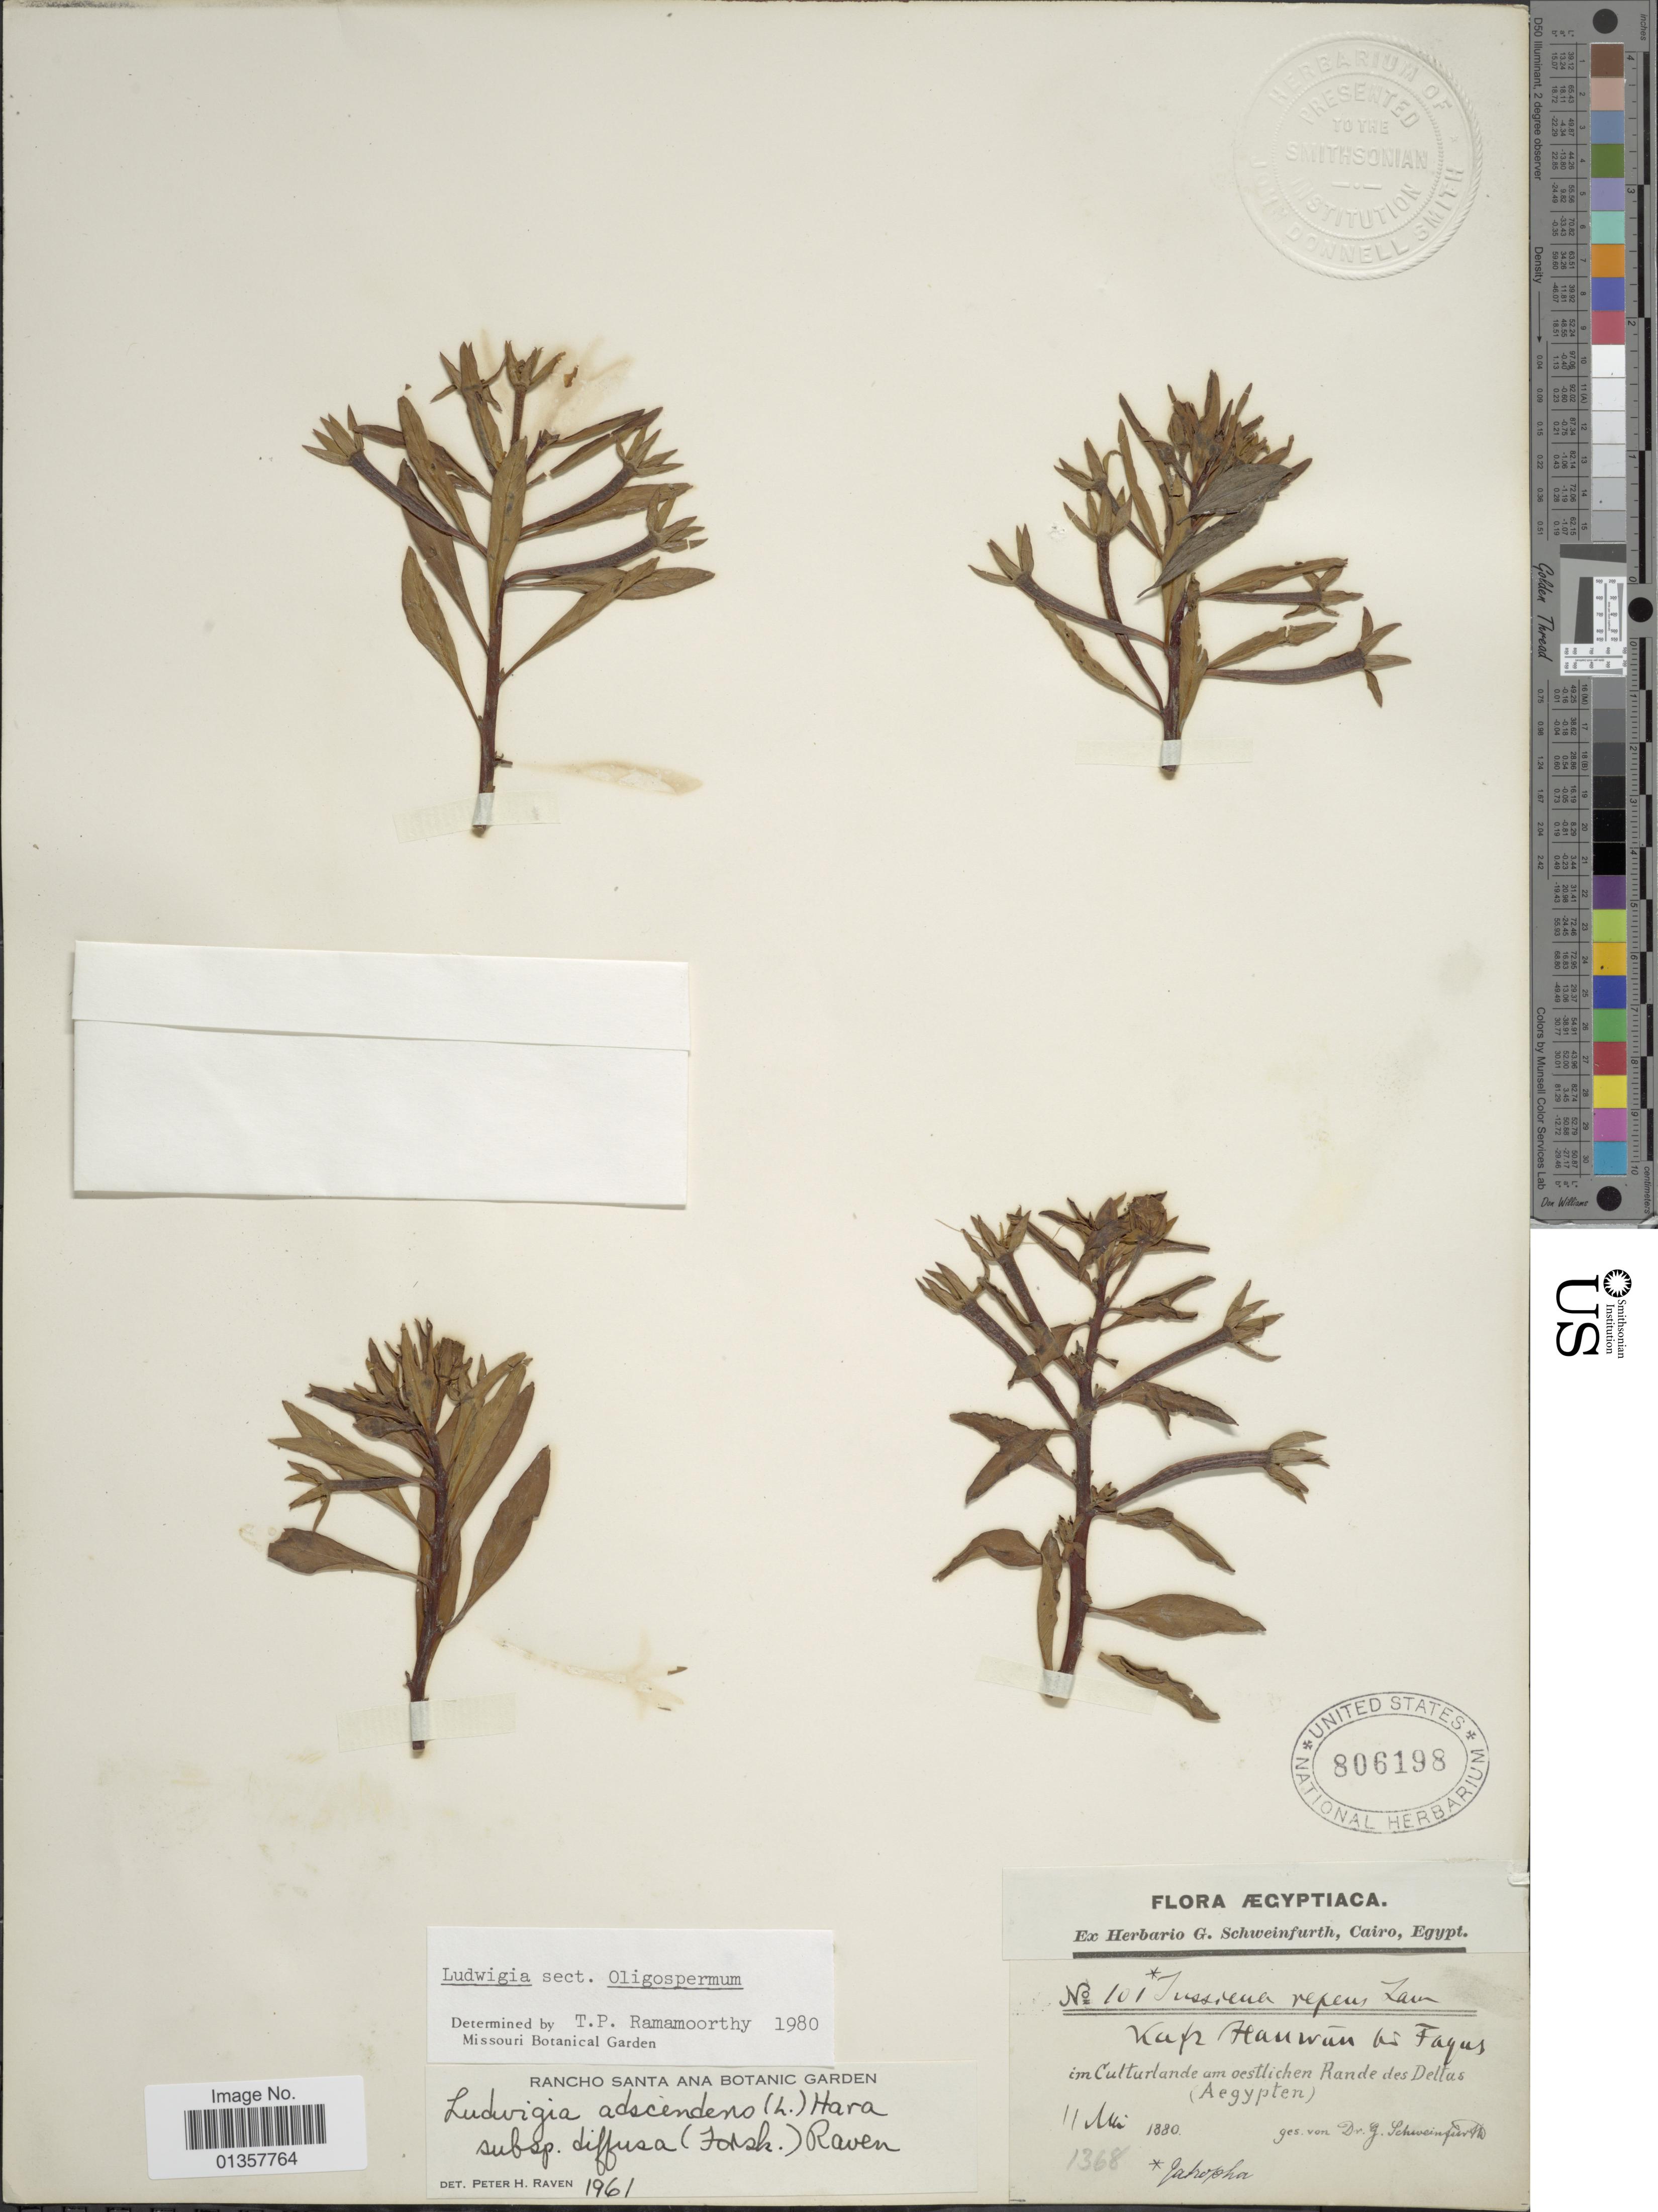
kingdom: Plantae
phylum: Tracheophyta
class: Magnoliopsida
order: Myrtales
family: Onagraceae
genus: Ludwigia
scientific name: Ludwigia adscendens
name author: (L.) H. Hara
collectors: G. A. Schweinfurth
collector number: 101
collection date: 1880-05-11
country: Egypt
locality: Im Culturlande am oestlichen Rande des Deltas (Aegypten)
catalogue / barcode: US 806198